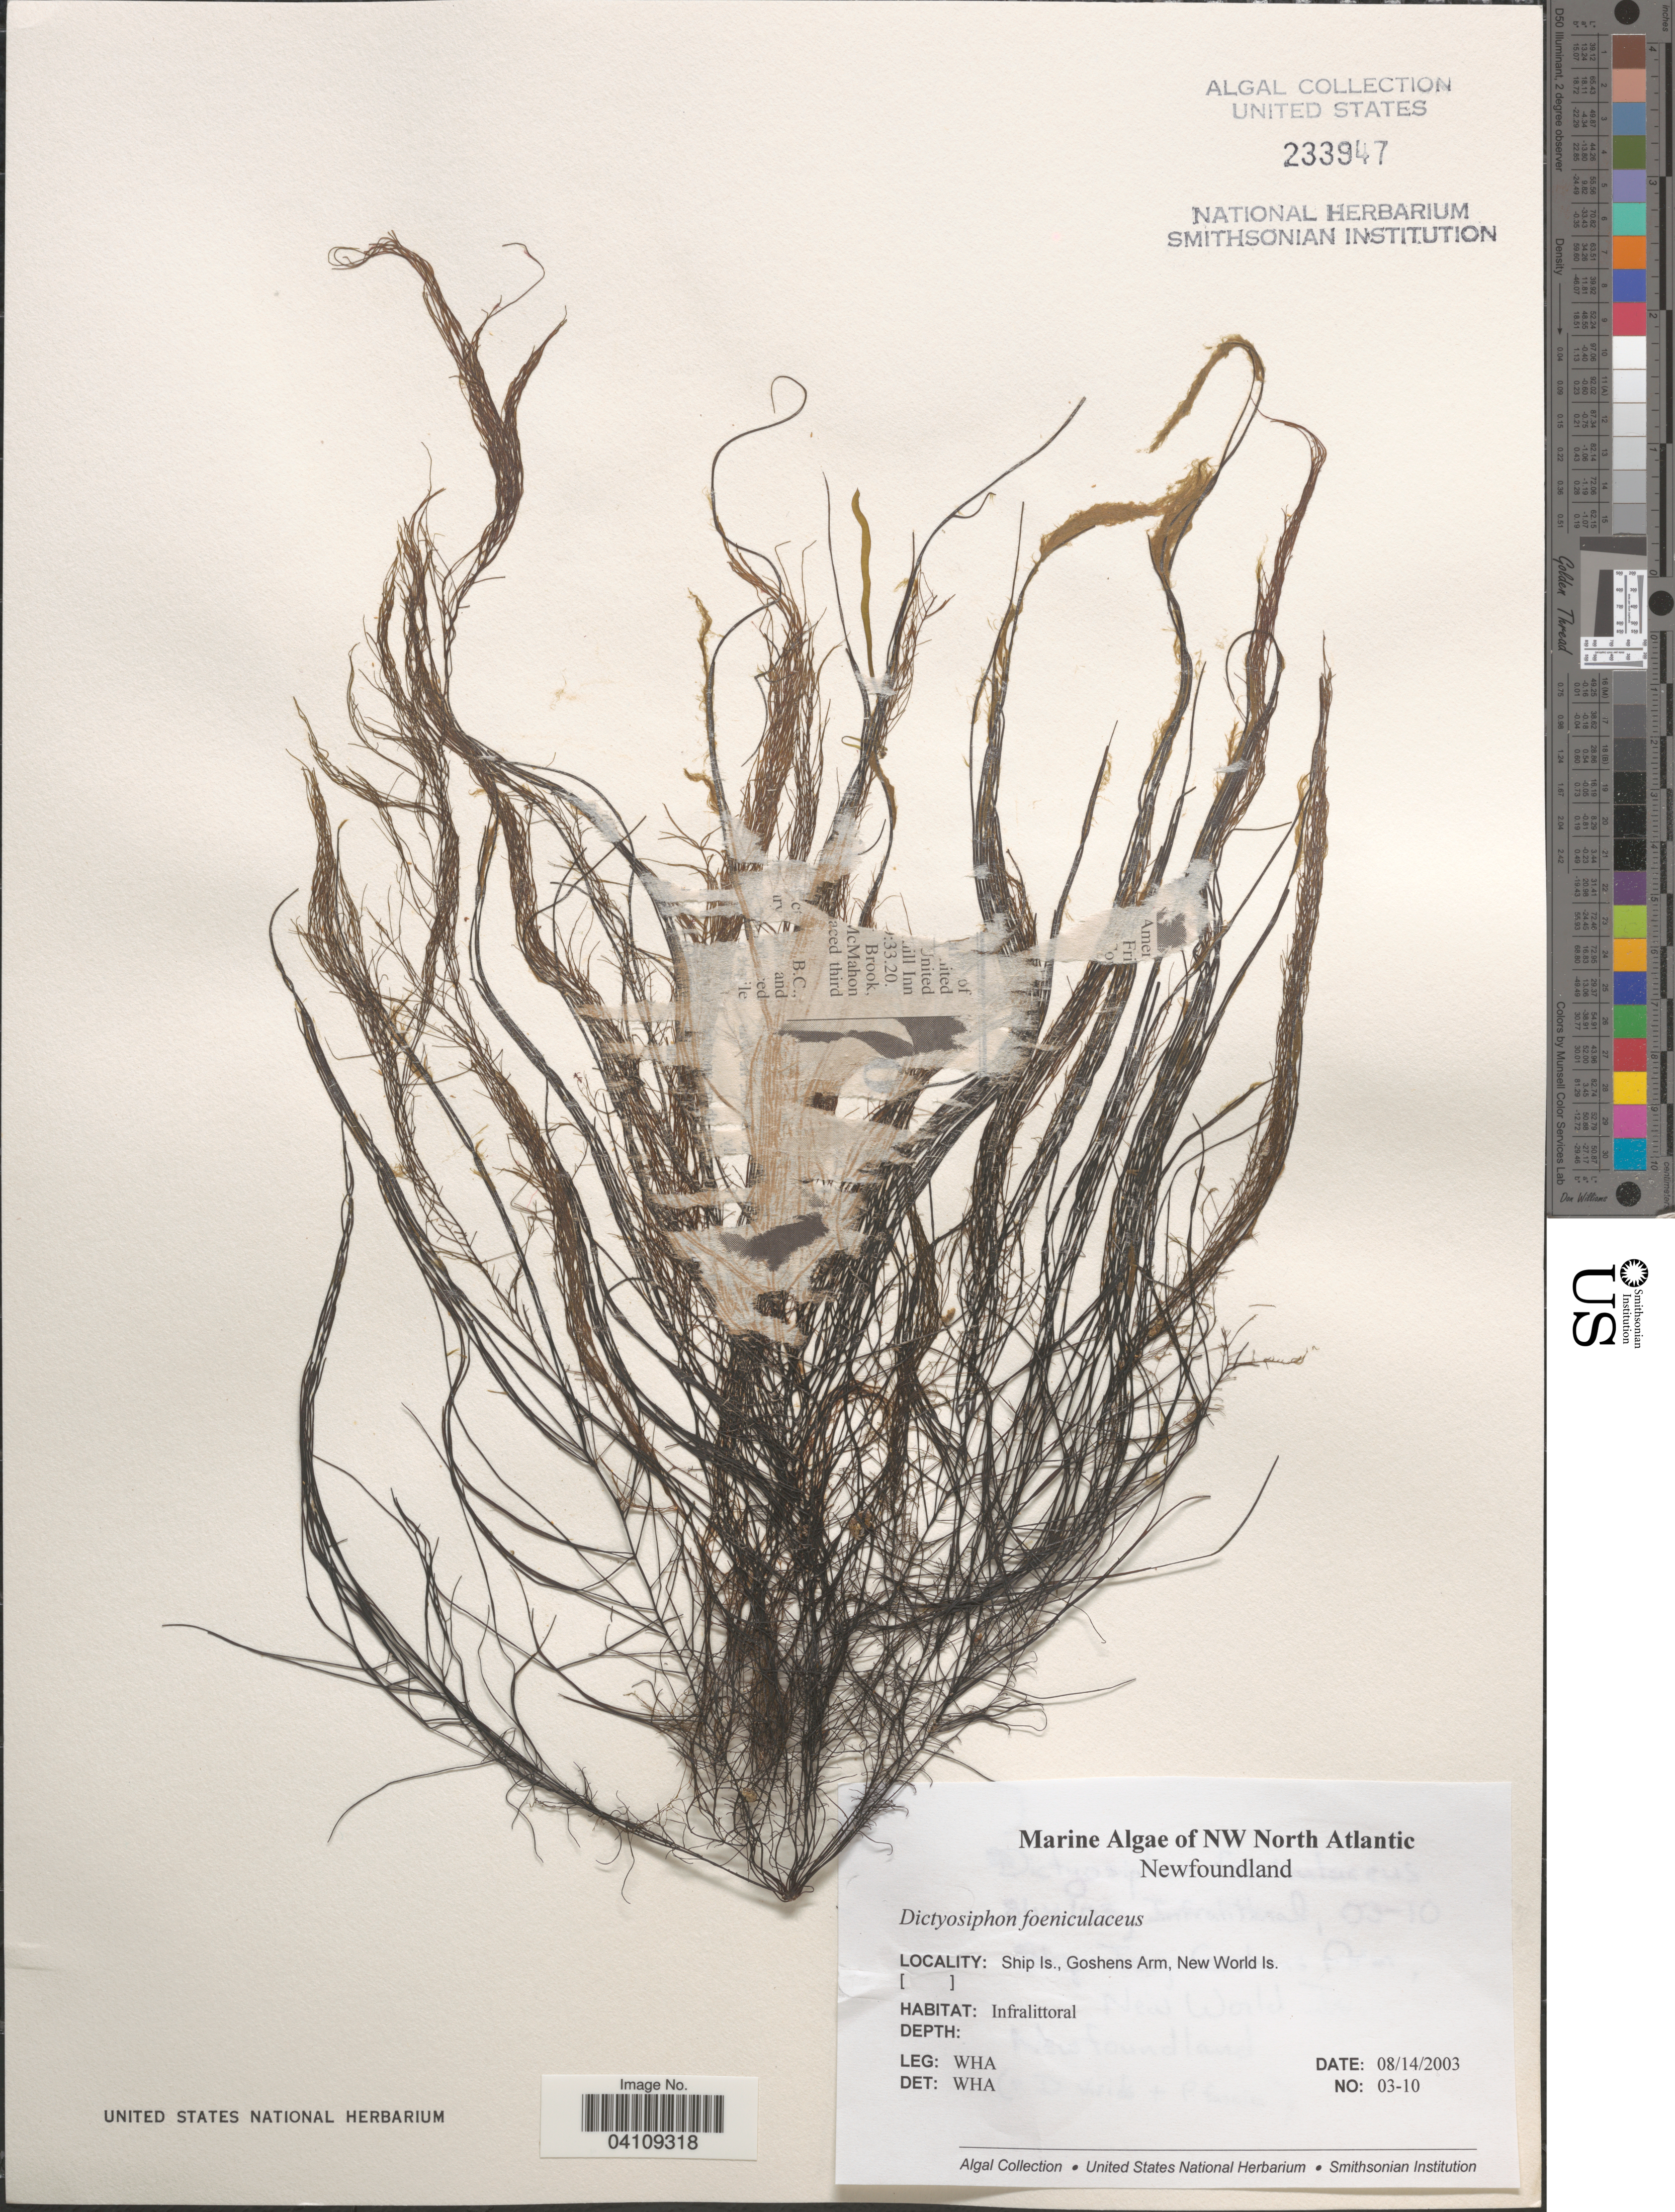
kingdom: Chromista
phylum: Ochrophyta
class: Phaeophyceae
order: Dictyosiphonales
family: Dictyosiphonaceae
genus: Dictyosiphon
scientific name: Dictyosiphon foeniculaceus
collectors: W. H. Adey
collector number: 03-10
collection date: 2003-08-14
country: Canada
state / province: Newfoundland and Labrador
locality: NW North Atlantic. Ship Is., Goshens Arm, New World Is.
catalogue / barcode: US 233947